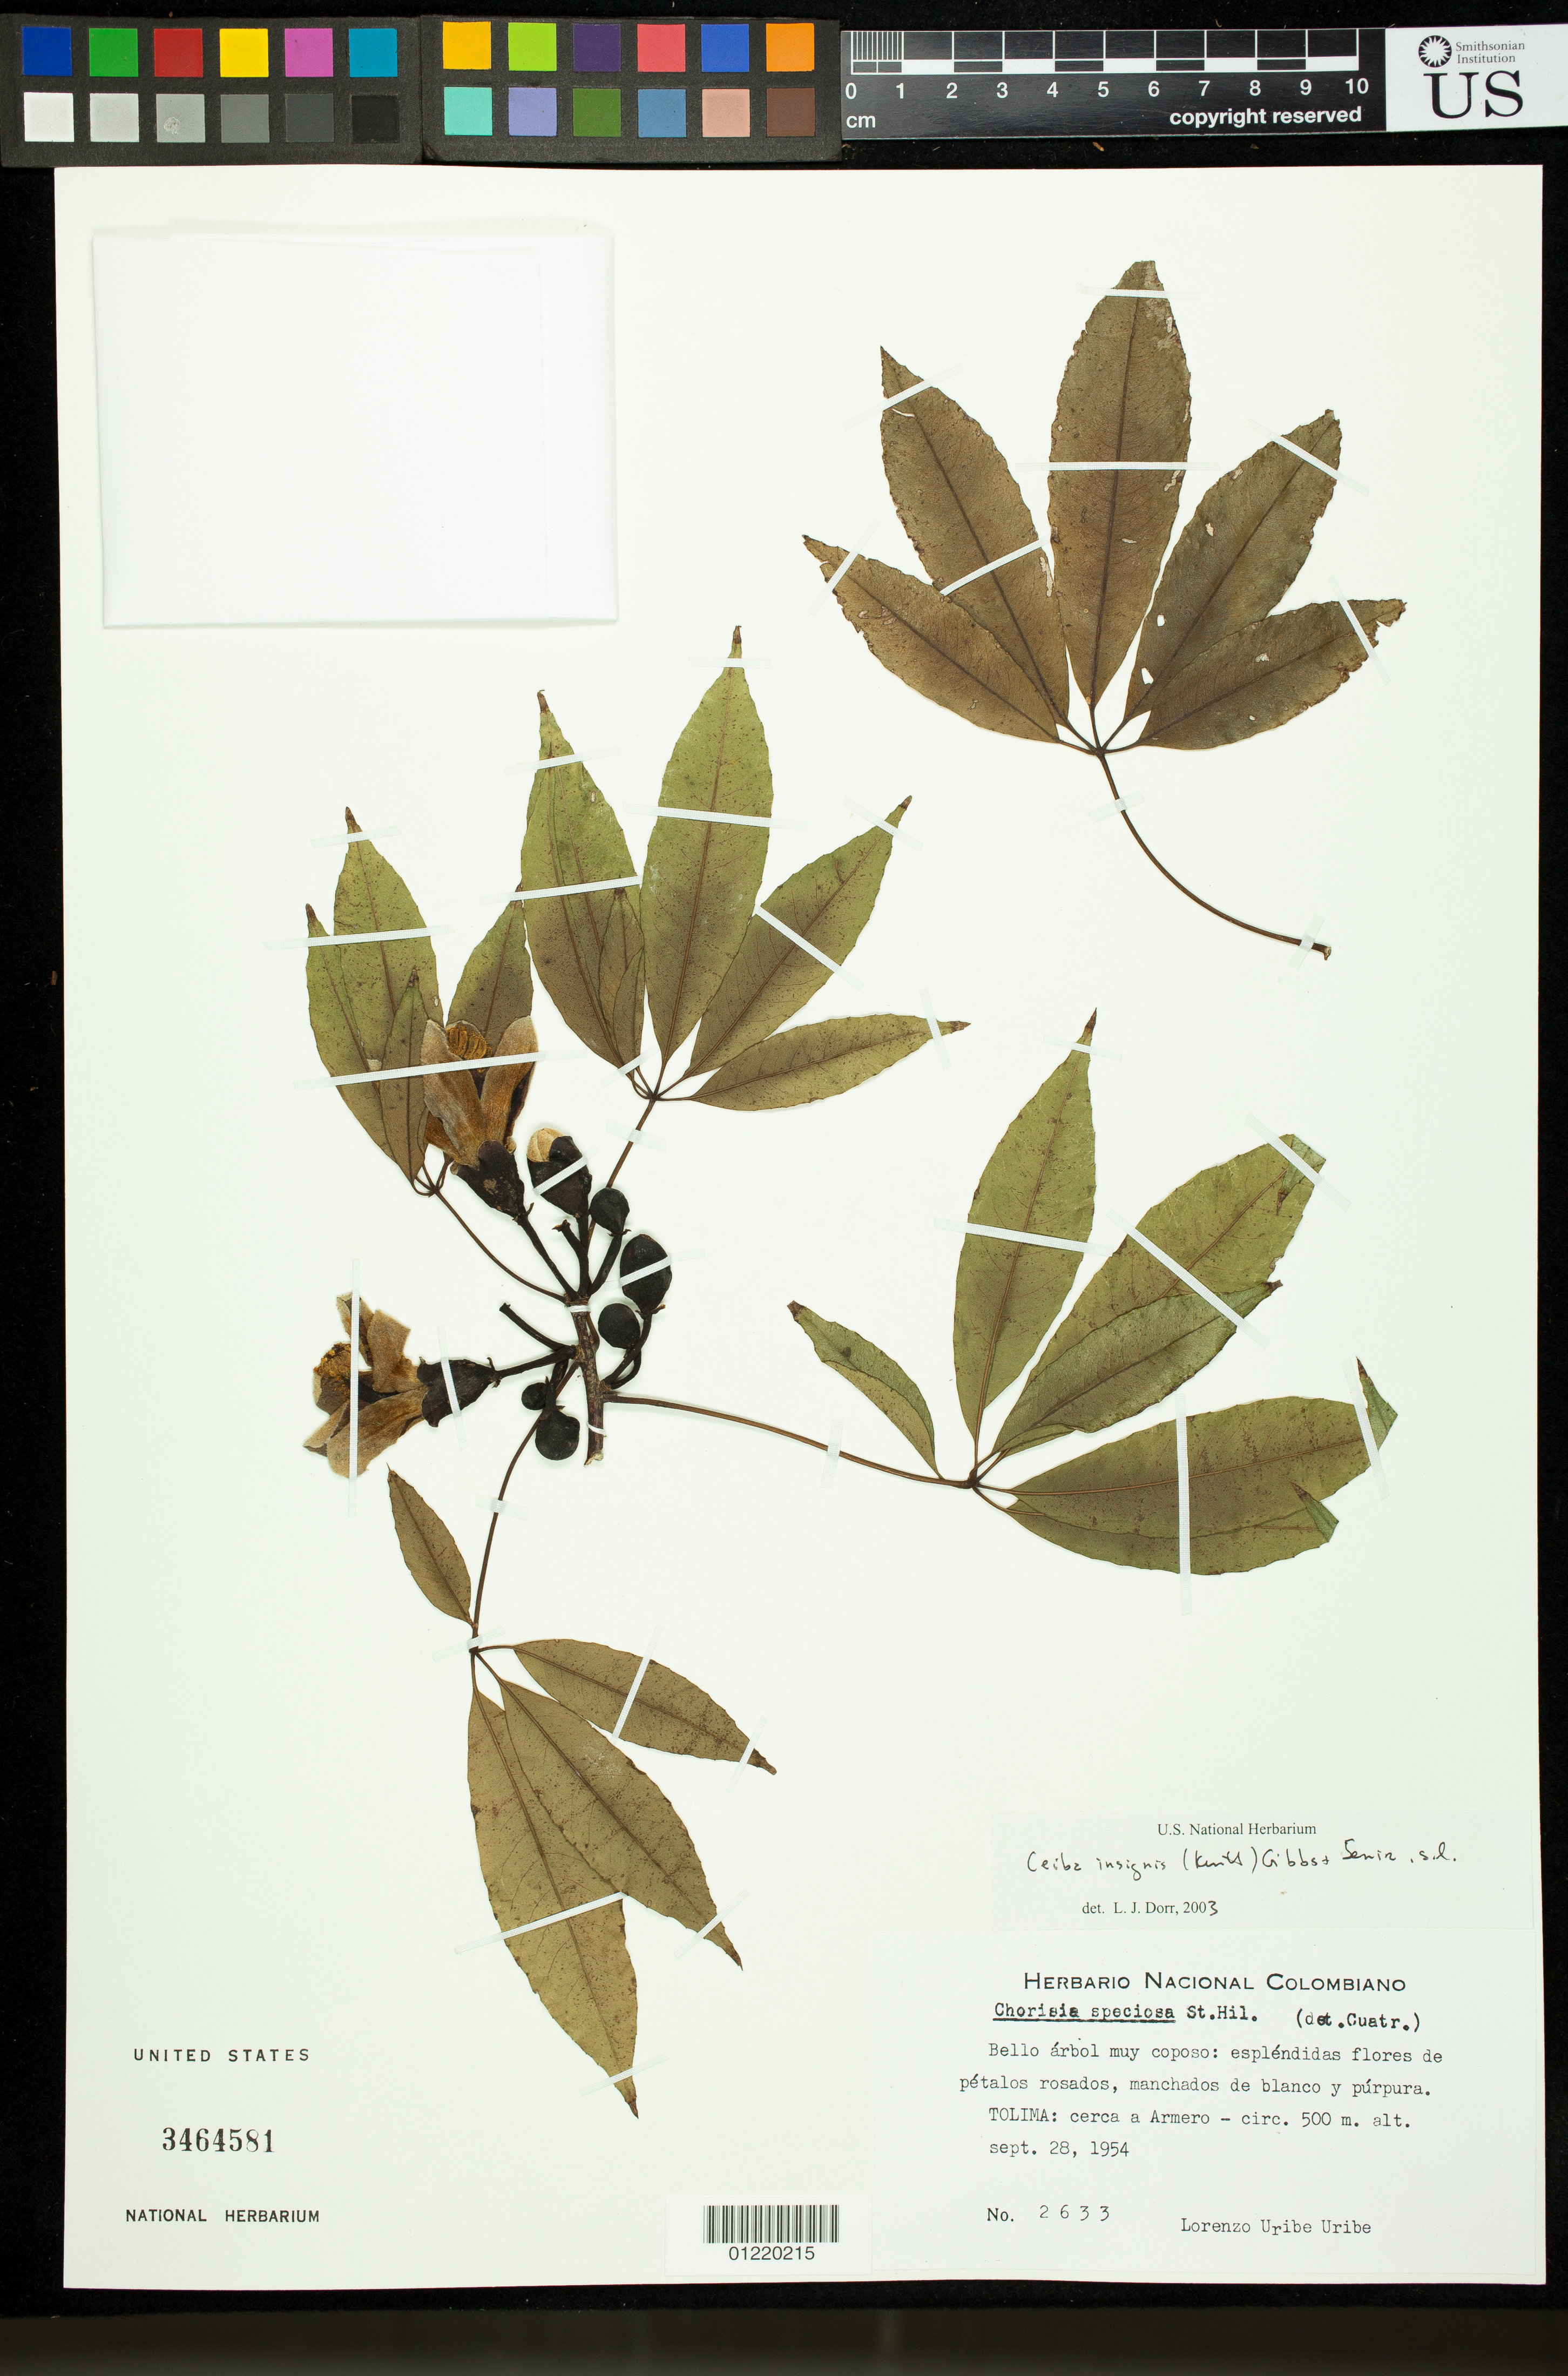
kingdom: Plantae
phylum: Tracheophyta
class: Magnoliopsida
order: Malvales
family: Malvaceae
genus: Ceiba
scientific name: Ceiba insignis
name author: (Kunth) P.E. Gibbs & Semir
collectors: L. Uribe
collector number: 2633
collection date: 1954-09-28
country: Colombia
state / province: Tolima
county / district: Armero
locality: Tolima: Cerca a Armero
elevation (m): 500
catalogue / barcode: US 3464581